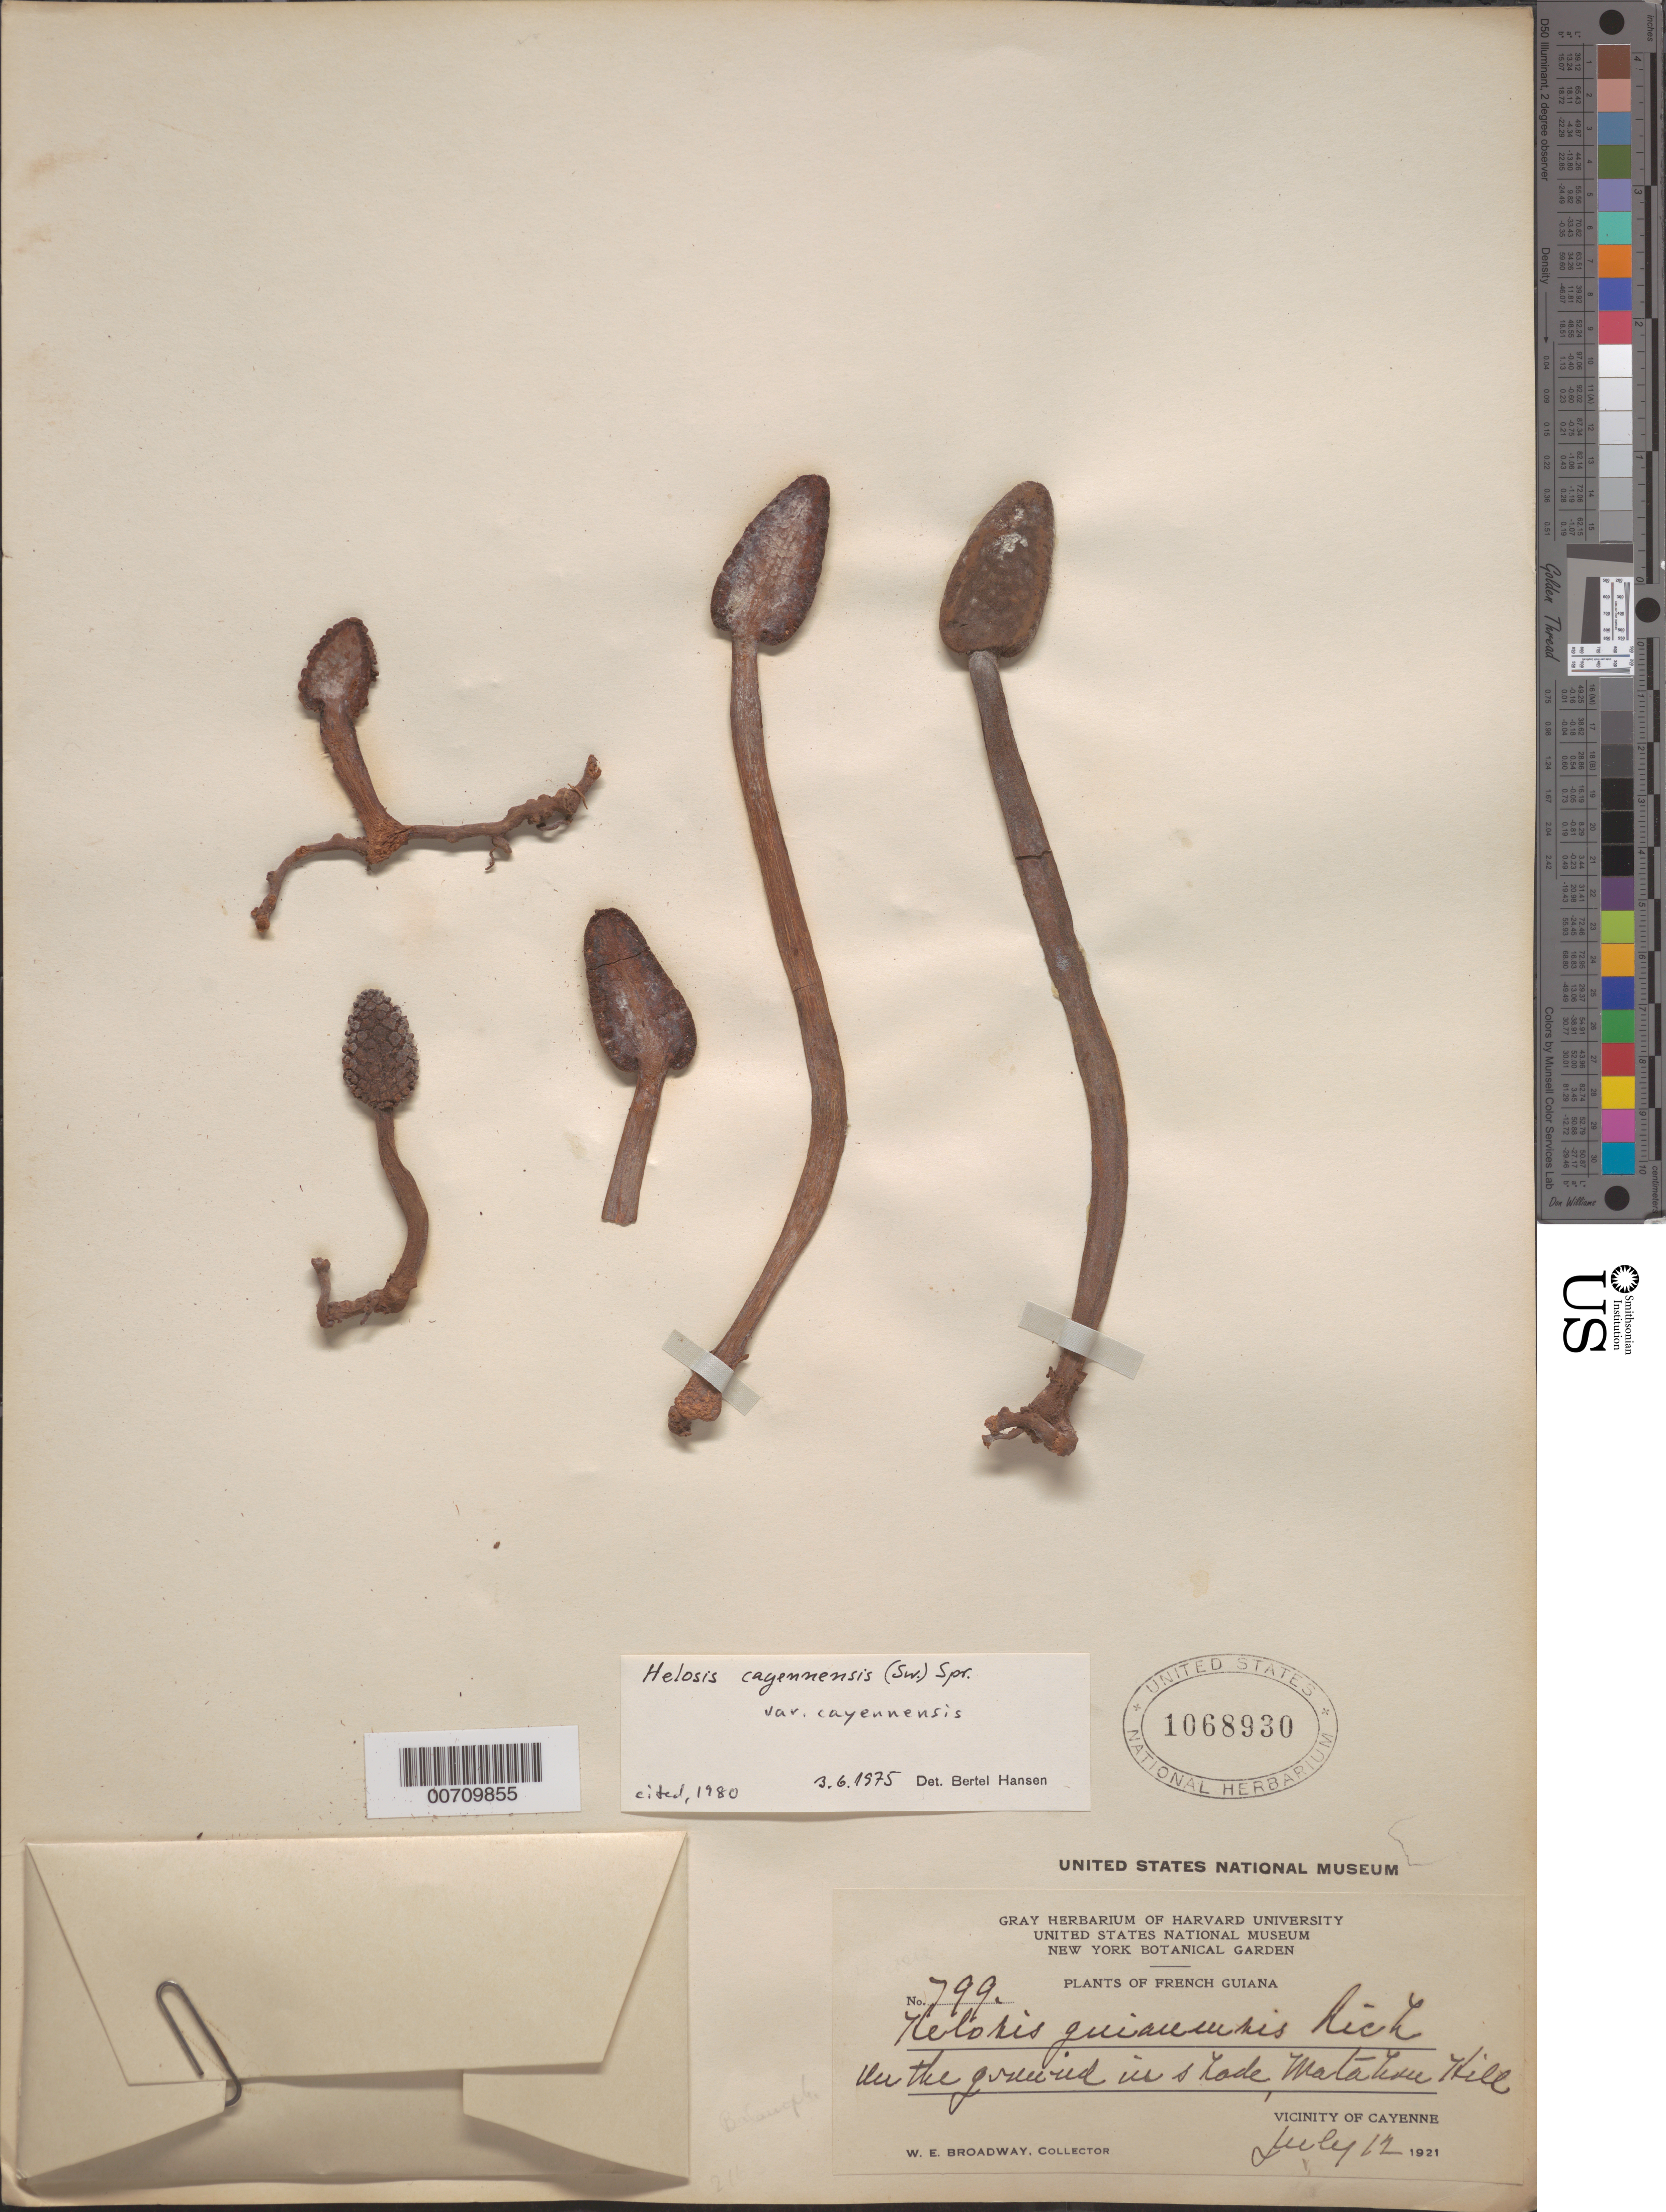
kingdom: Plantae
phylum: Tracheophyta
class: Magnoliopsida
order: Santalales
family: Balanophoraceae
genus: Helosis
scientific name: Helosis cayennensis var. cayennensis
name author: (Sw.) Spreng.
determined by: Hansen, B.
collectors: W. E. Broadway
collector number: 799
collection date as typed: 12-Jul-21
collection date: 1921-07-12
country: French Guiana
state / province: Cayenne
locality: Cayenne, vic., Reservoir Hill, Matabon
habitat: On the ground, in shade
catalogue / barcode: US 1068930